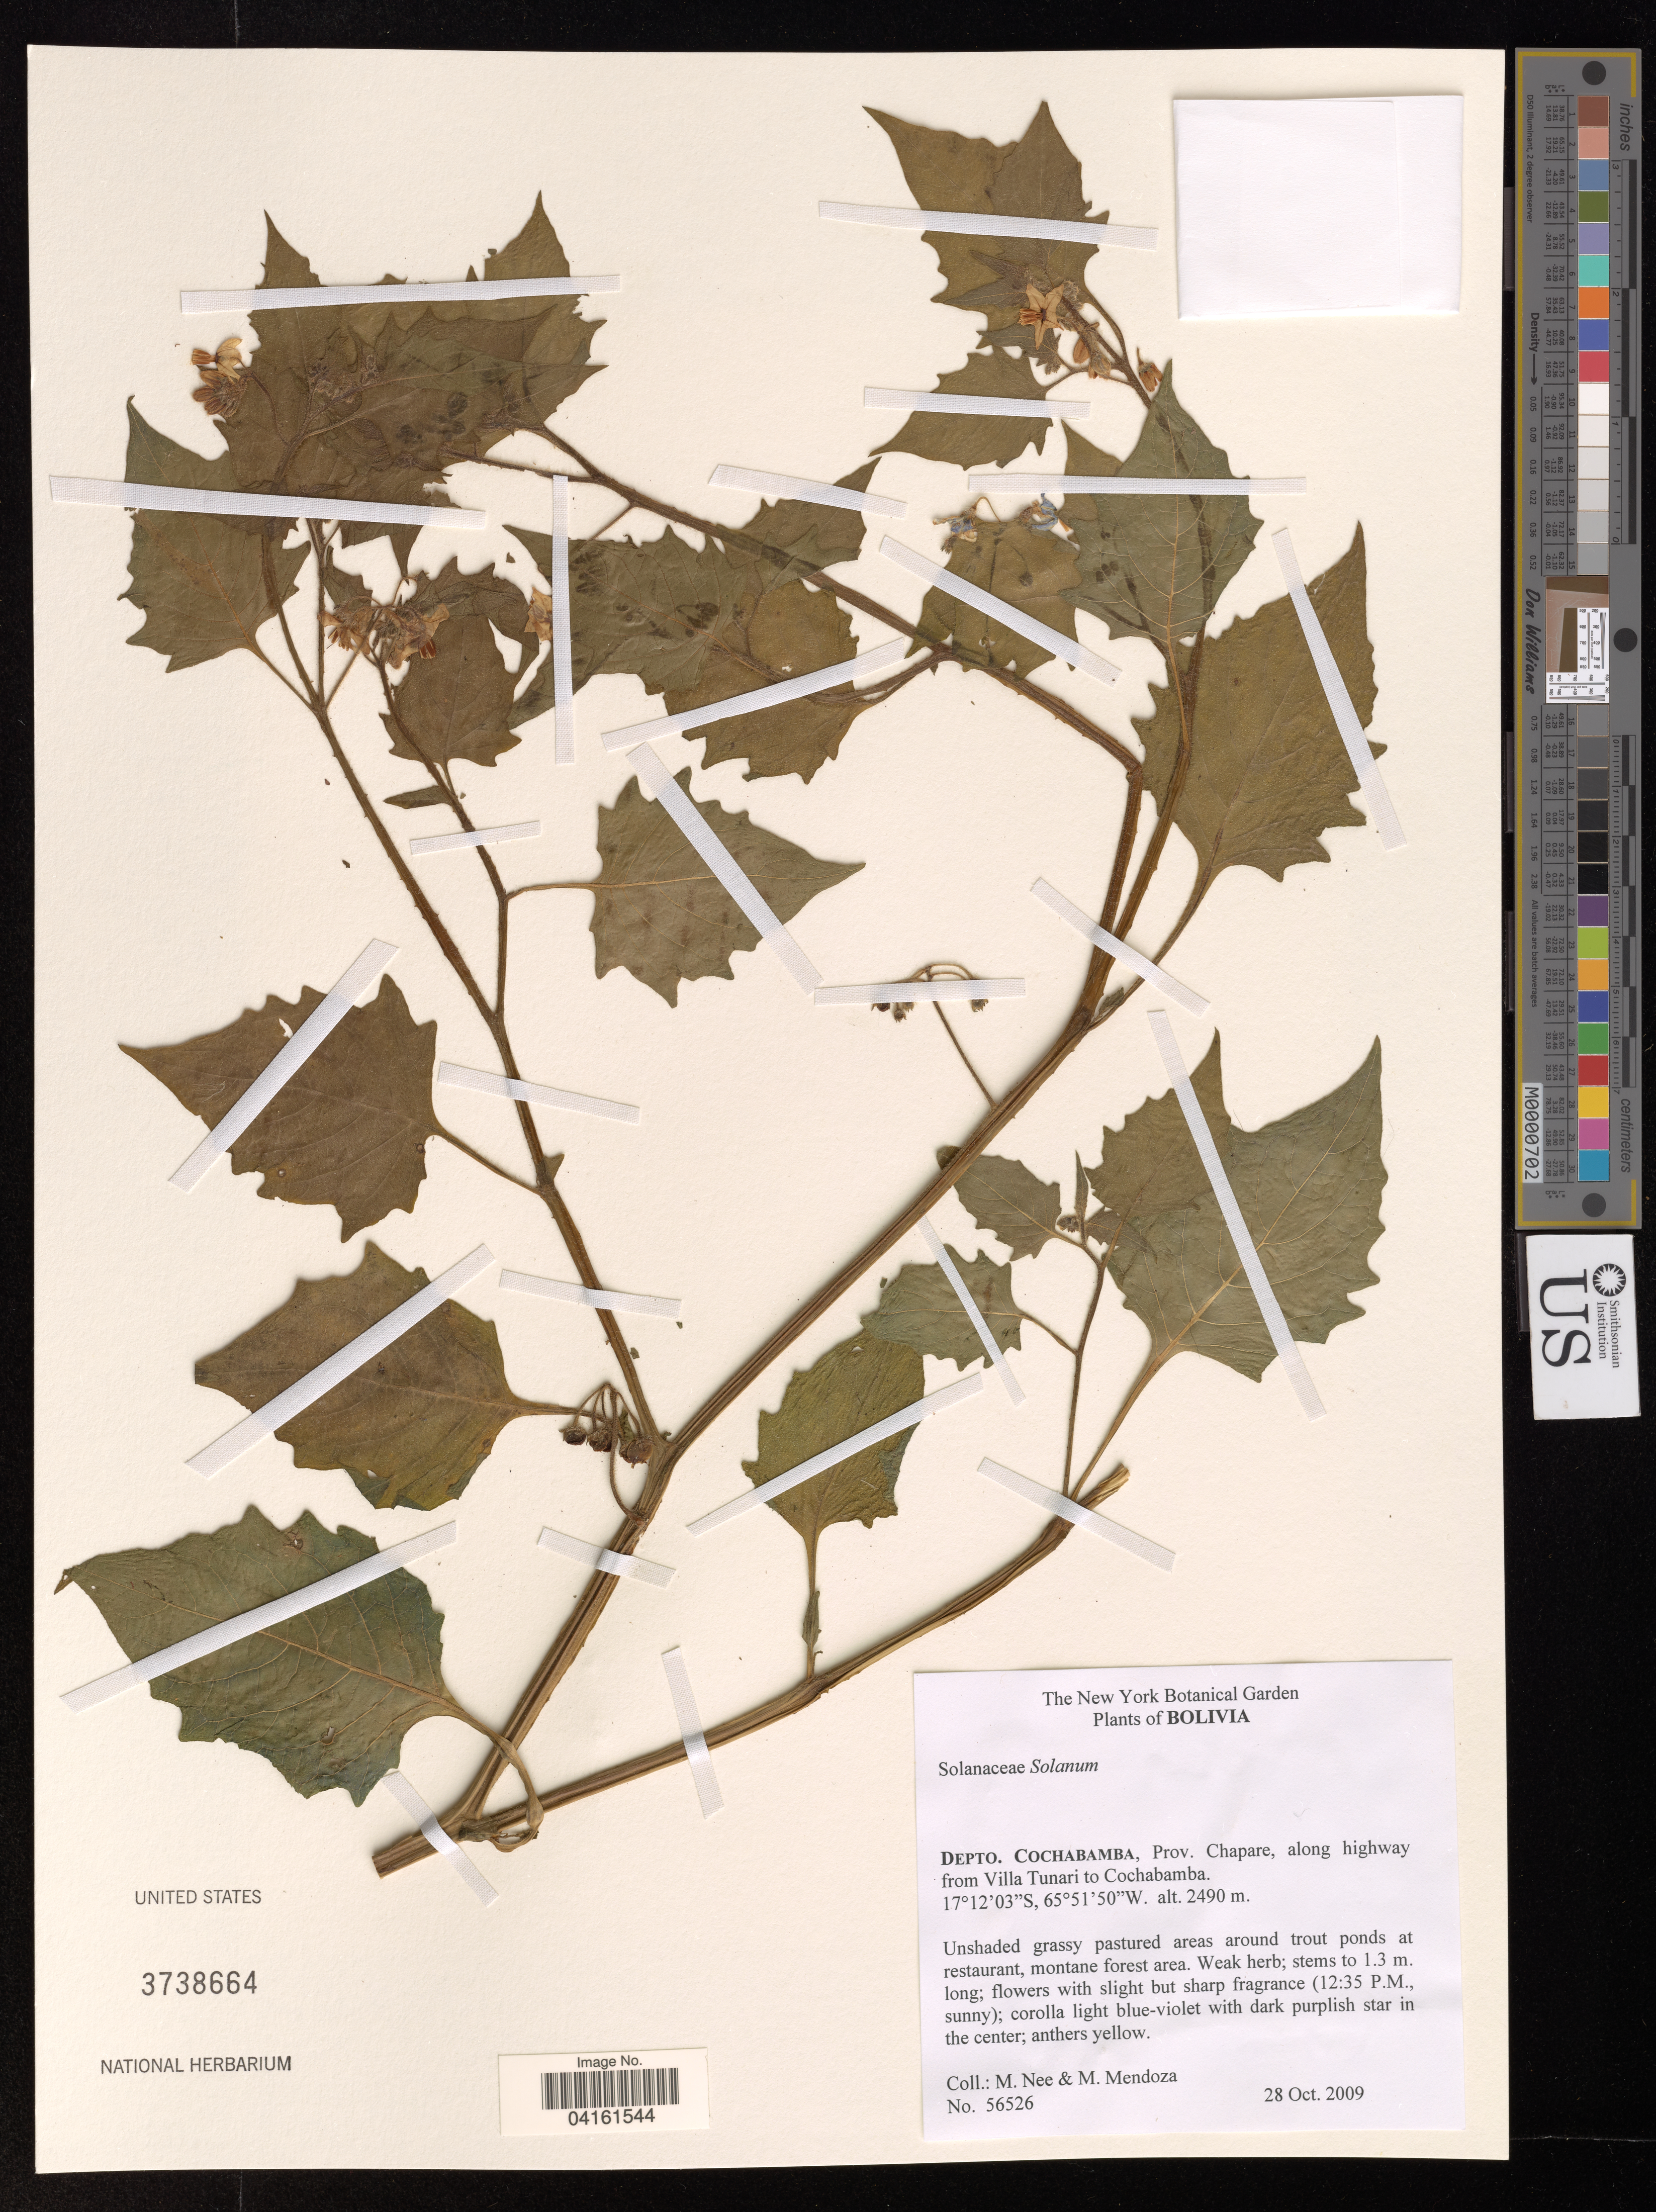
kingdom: Plantae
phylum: Tracheophyta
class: Magnoliopsida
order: Solanales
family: Solanaceae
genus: Solanum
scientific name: Solanum (Leptostemonum) sp.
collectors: M. Nee & M. Mendoza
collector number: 56526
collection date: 2009-10-28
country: Bolivia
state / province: Cochabamba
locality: Prov. Chapare, along highway from Villa Tunari to Cochabamba.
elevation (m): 2490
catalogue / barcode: US 3738664